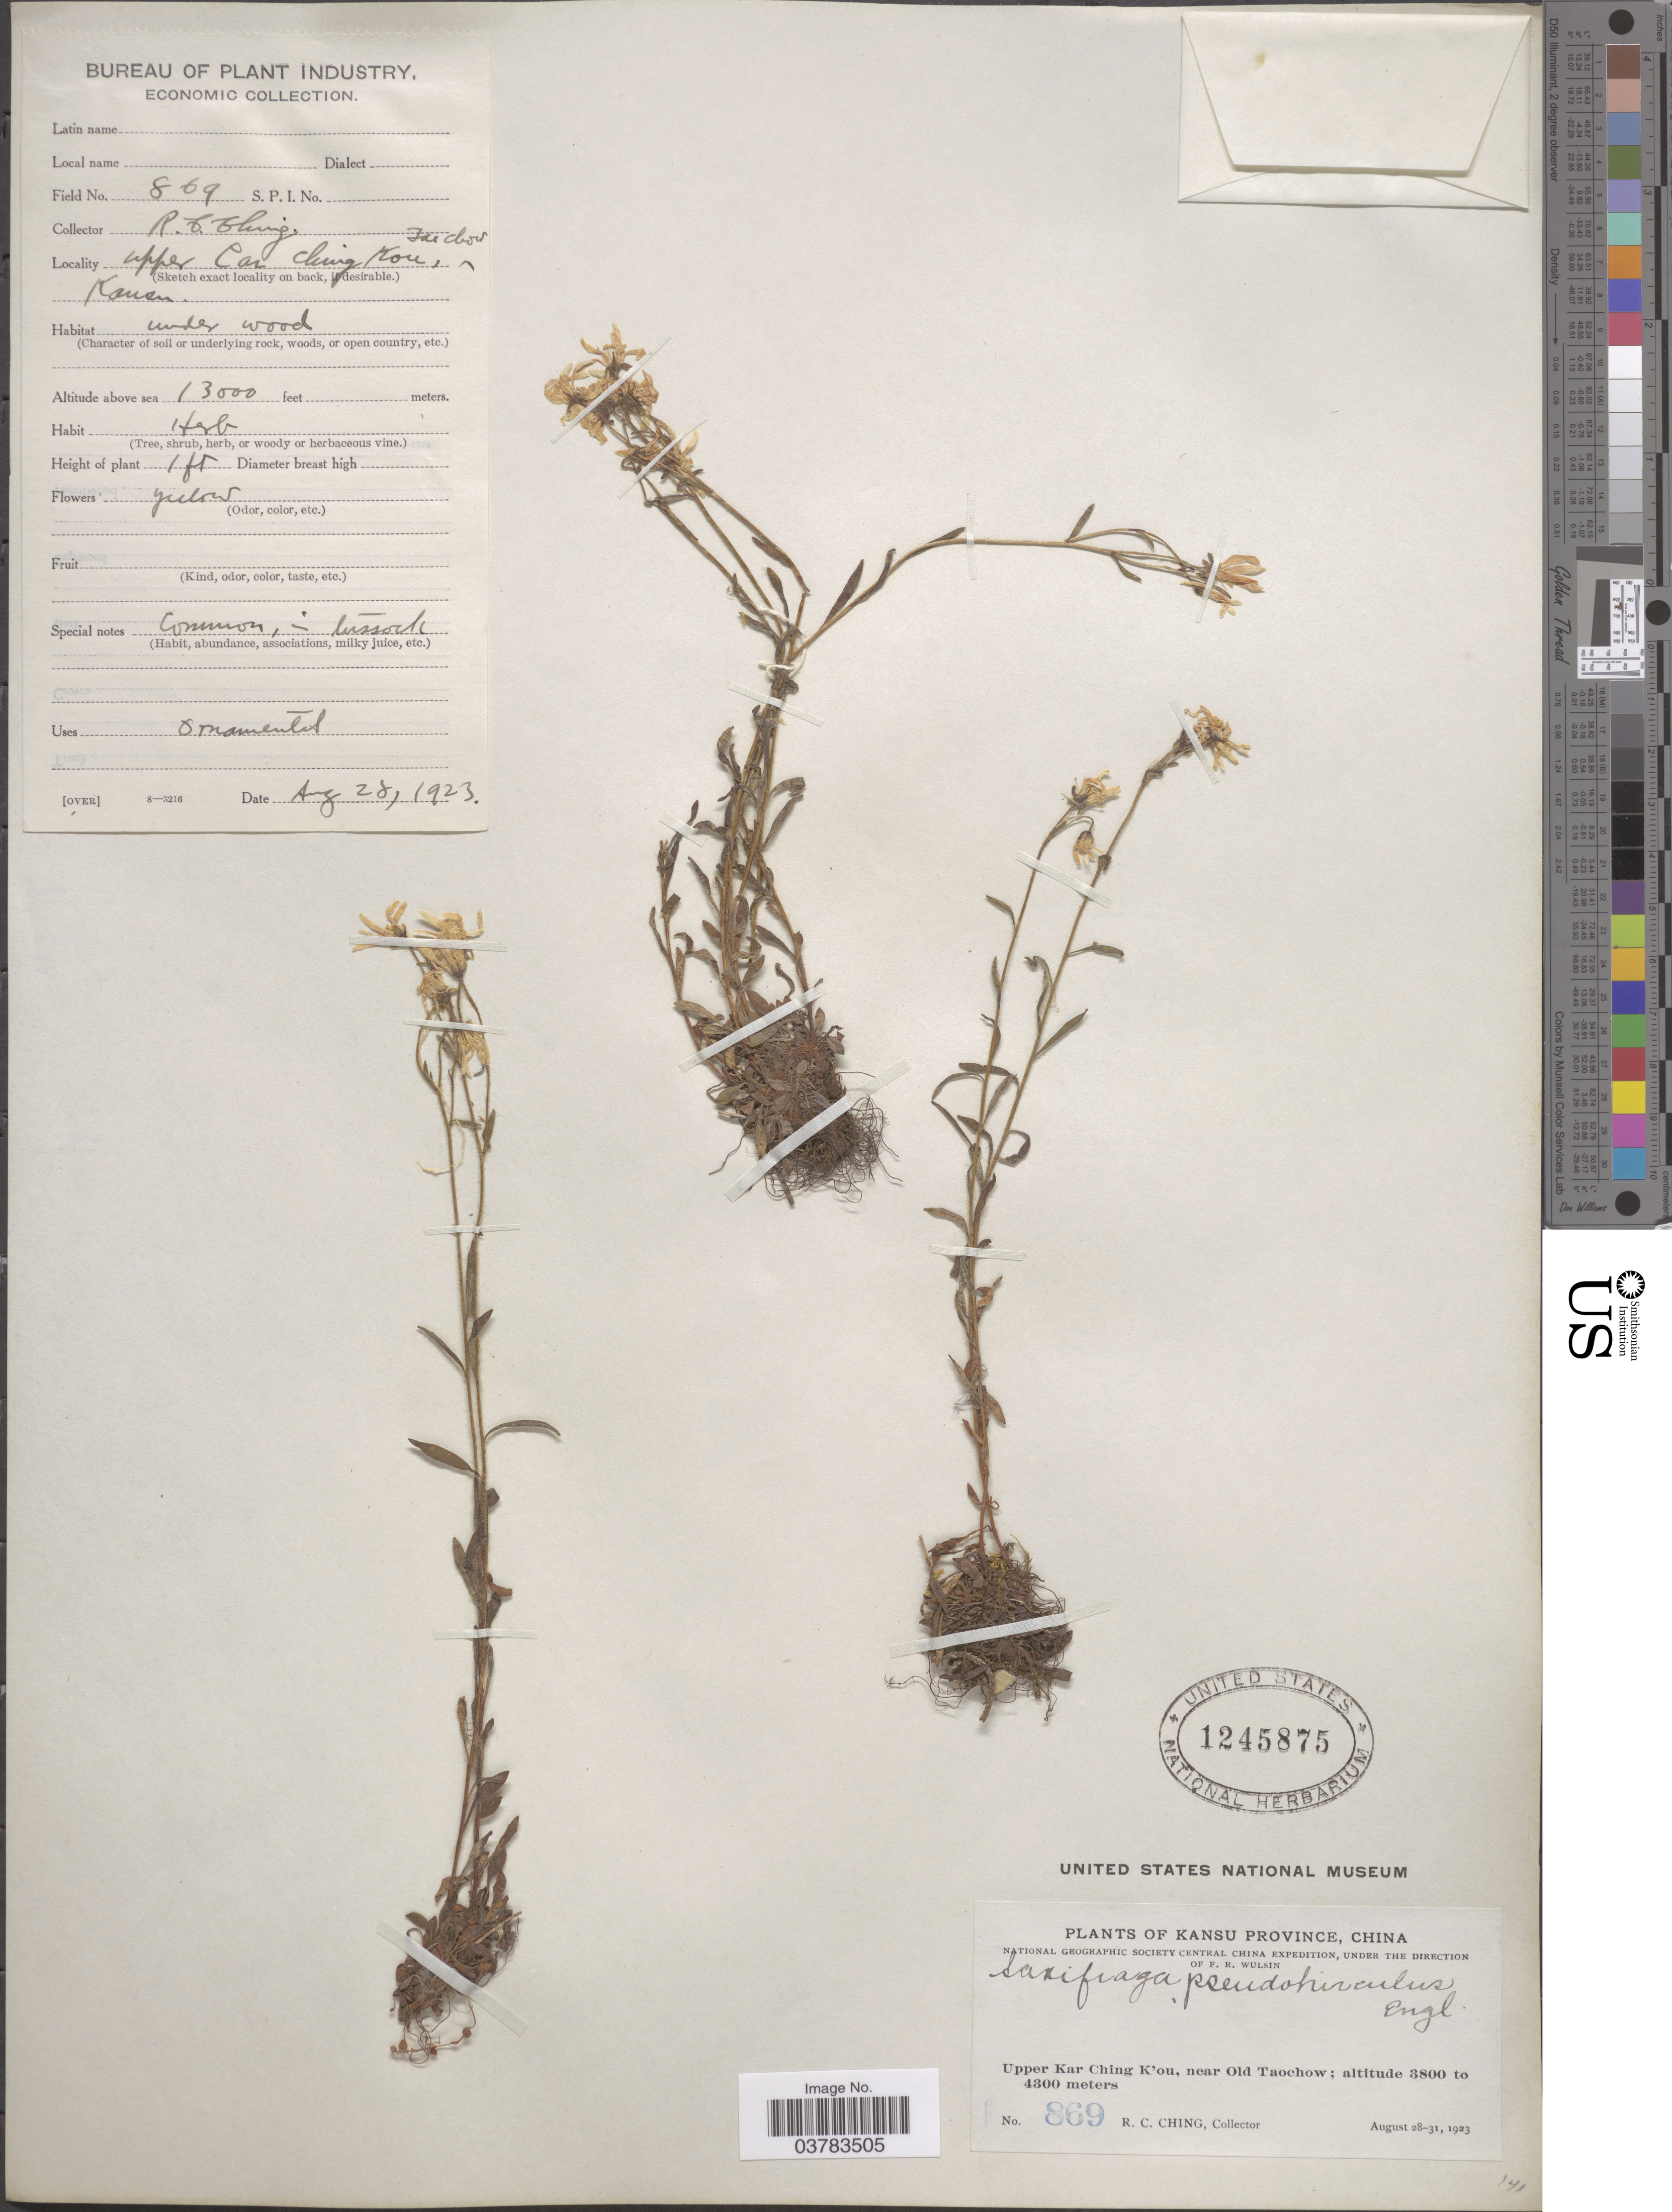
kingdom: Plantae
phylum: Tracheophyta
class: Magnoliopsida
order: Saxifragales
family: Saxifragaceae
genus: Saxifraga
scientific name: Saxifraga pseudohirculus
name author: Engl.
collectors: R. C. Ching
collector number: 869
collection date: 1923-08-28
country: China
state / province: Gansu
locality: Kansu Province. National Geographic Society Central china Expedition. Upper Kar Ching K'ou, near Old Taochow.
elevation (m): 3962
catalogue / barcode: US 1245875